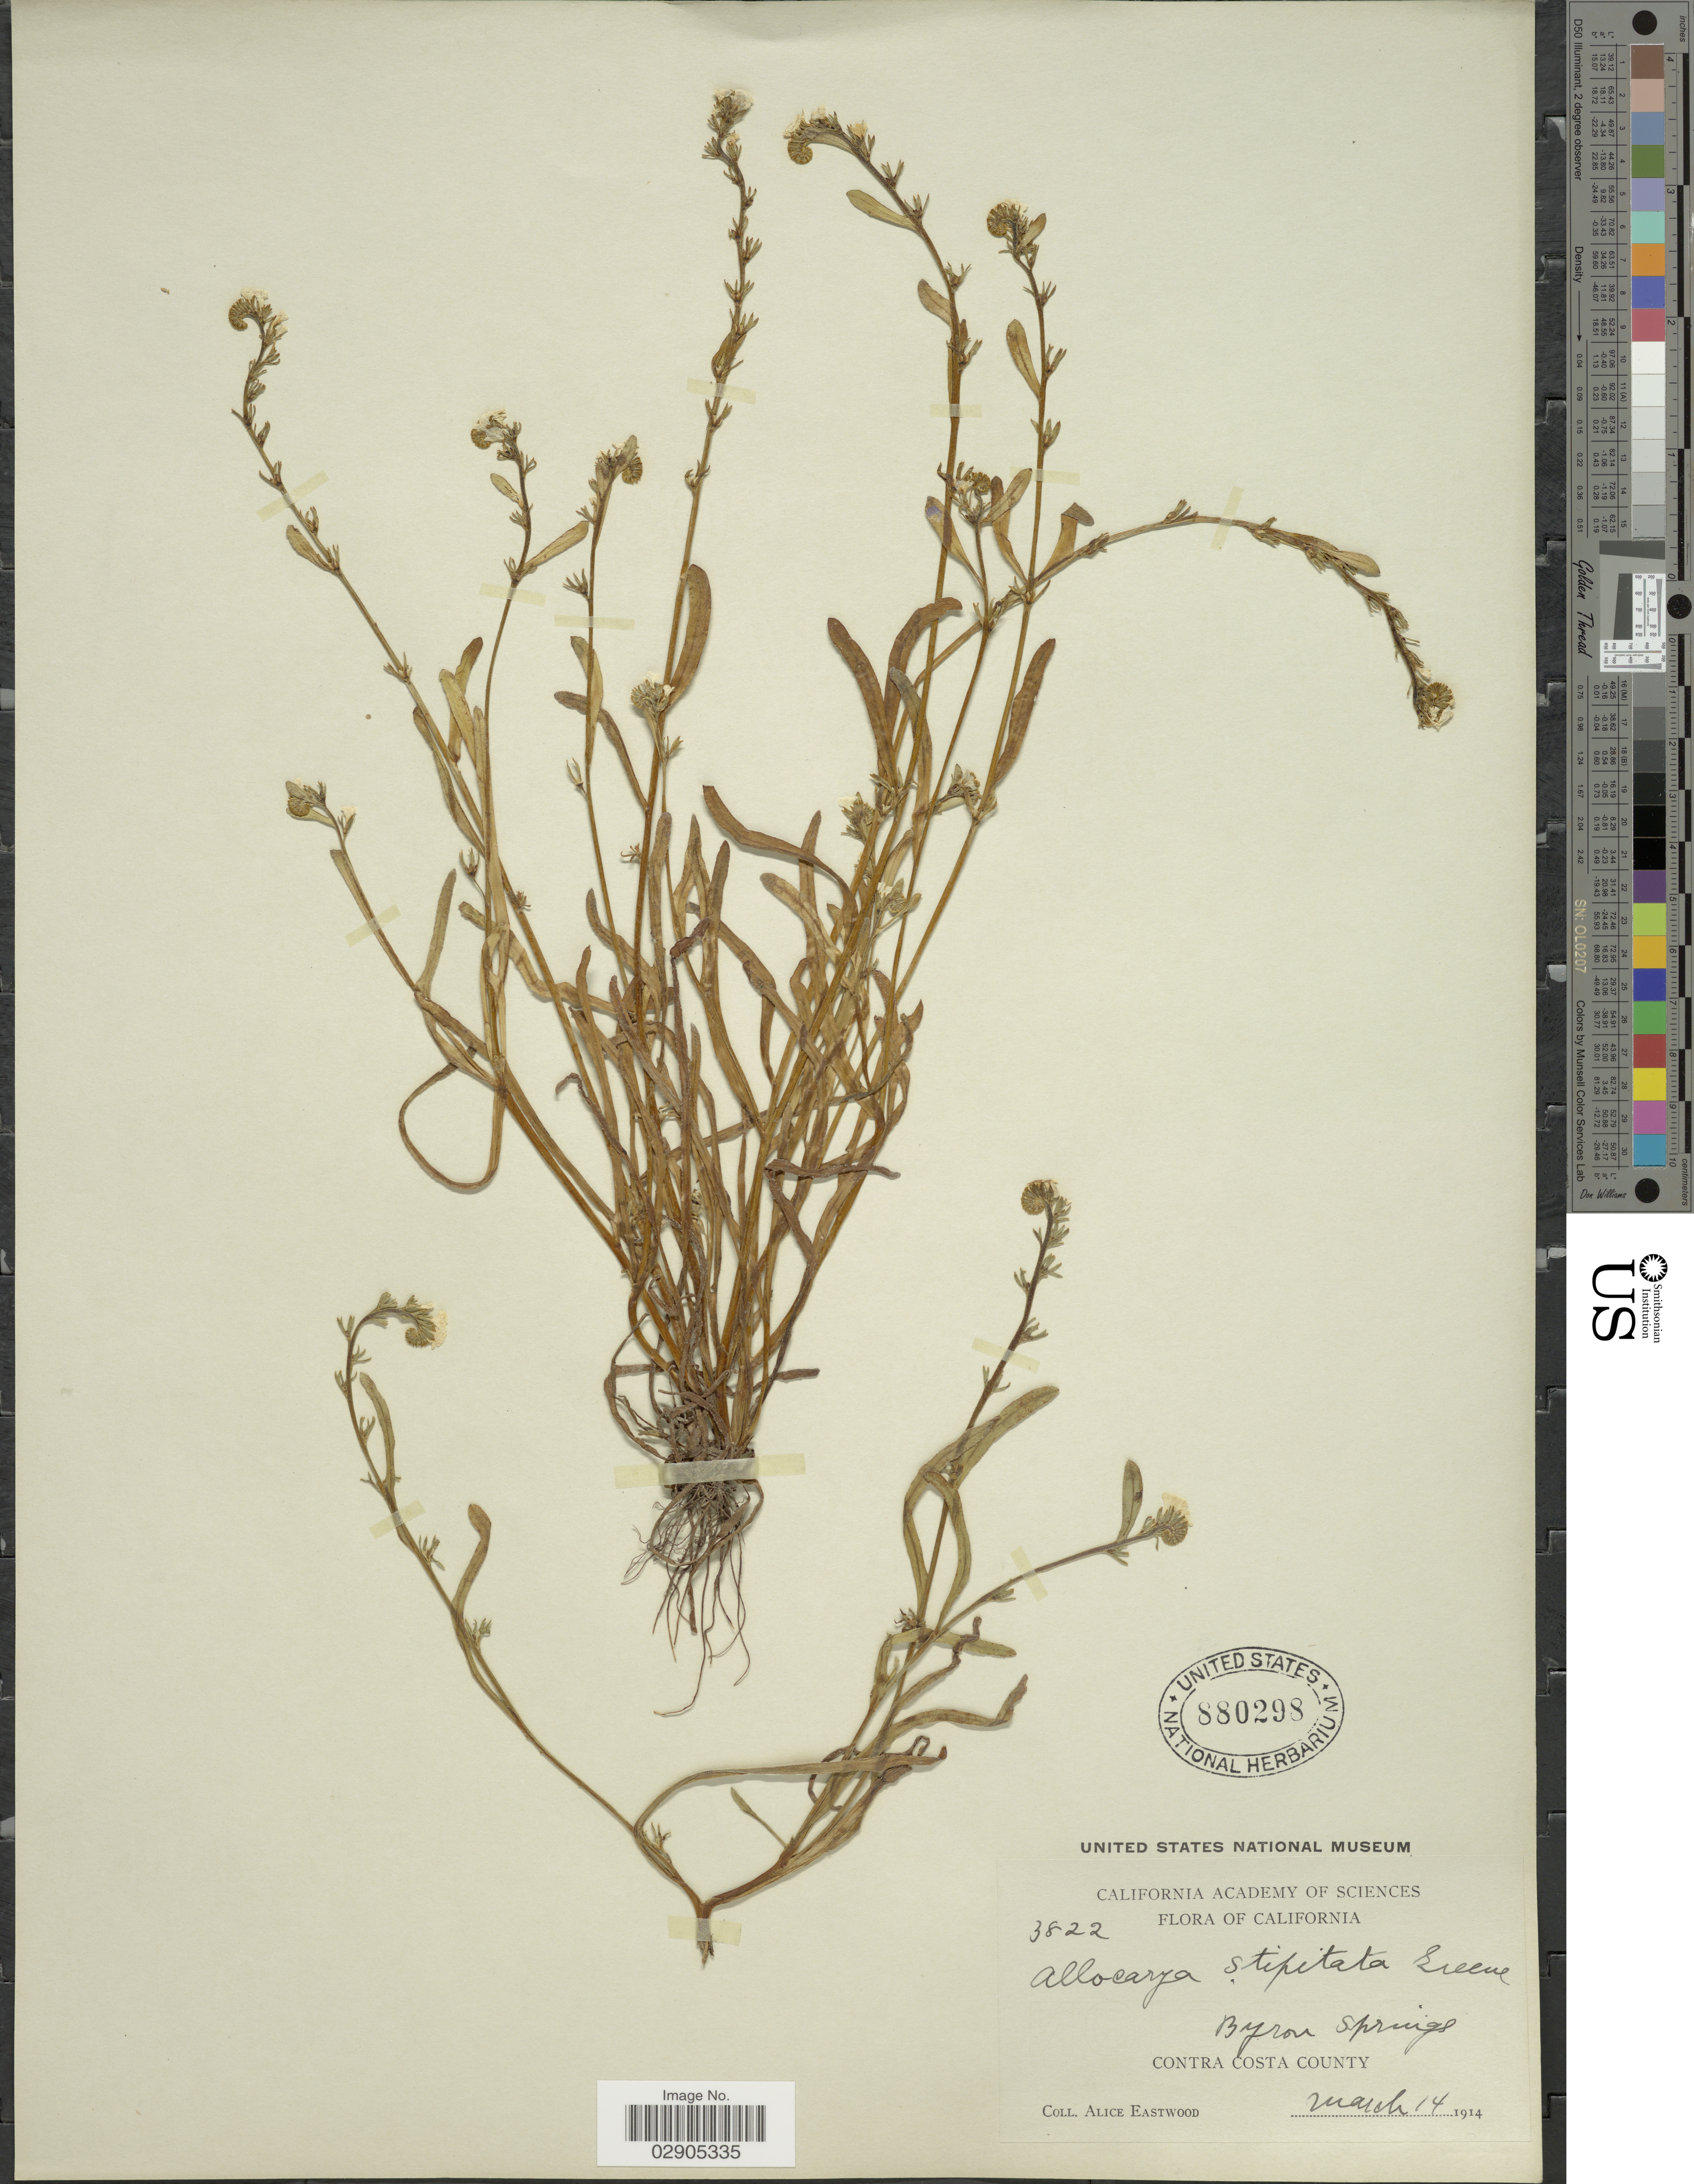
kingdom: Plantae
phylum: Tracheophyta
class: Magnoliopsida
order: Boraginales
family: Boraginaceae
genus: Allocarya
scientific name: Allocarya stipitata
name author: Greene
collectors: A. Eastwood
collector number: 3822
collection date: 1914-03-14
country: United States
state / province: California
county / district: Contra Costa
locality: Byron Springs, Contra Costa County.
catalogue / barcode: US 880298